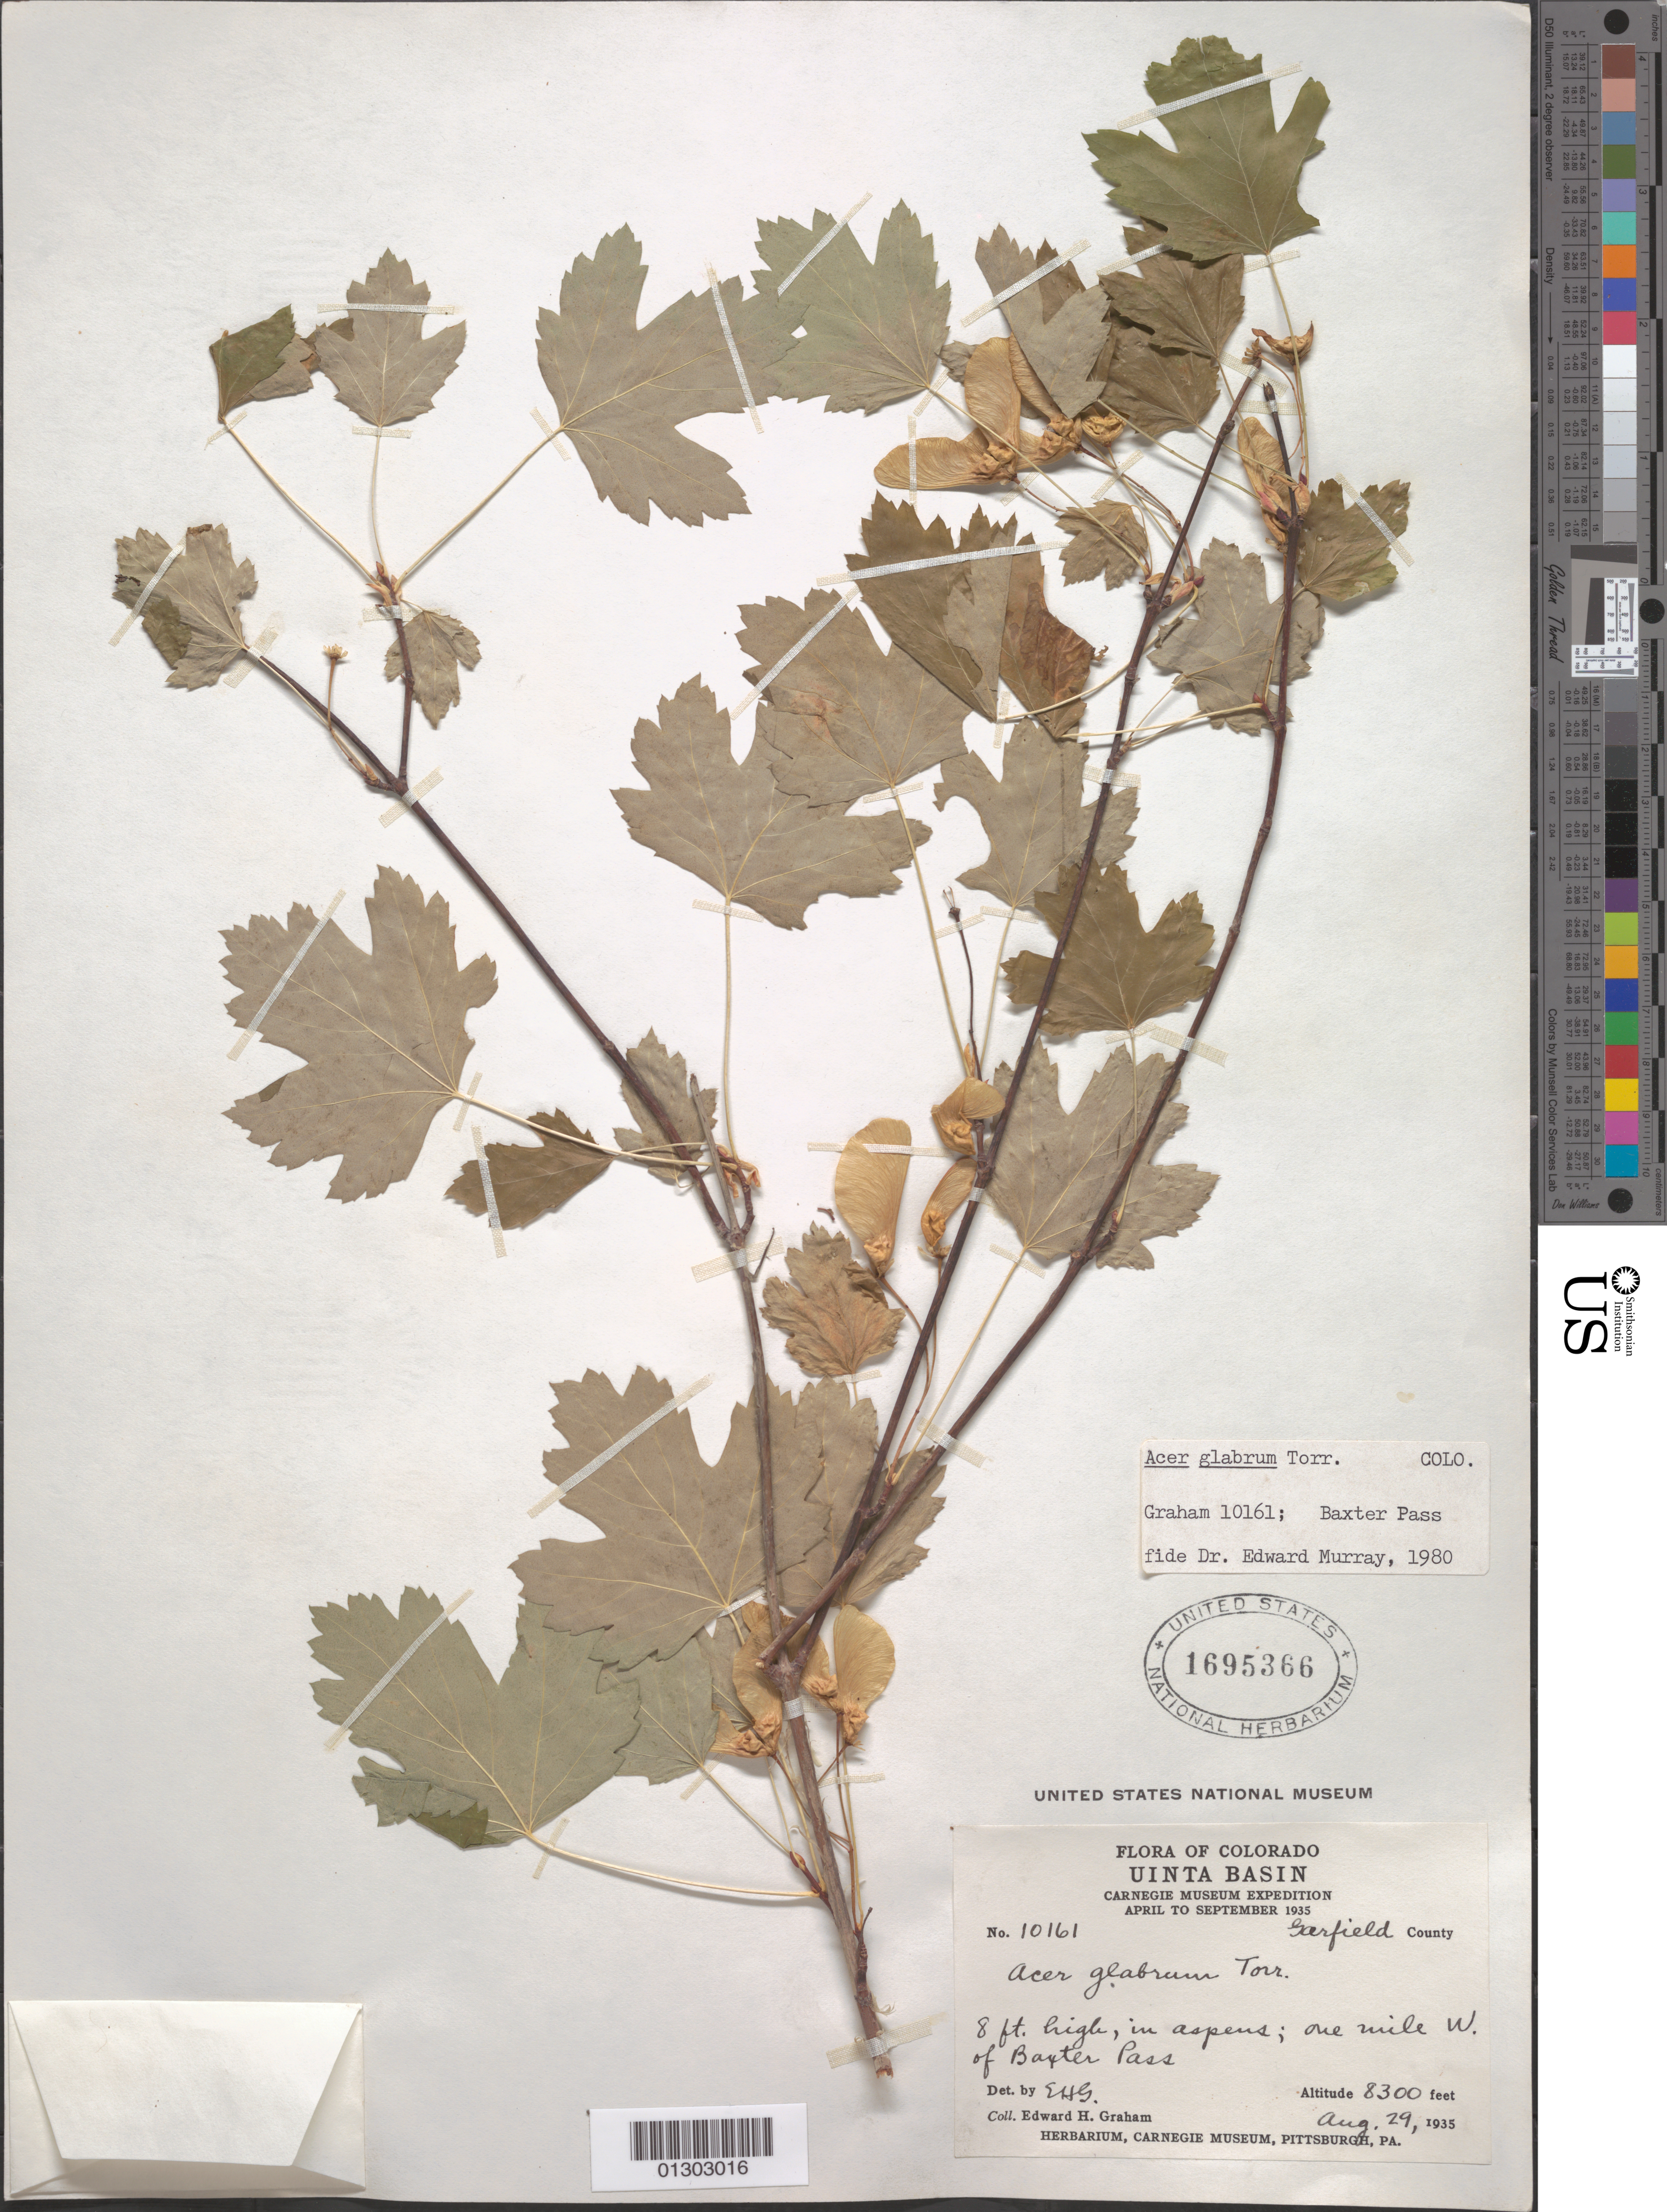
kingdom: Plantae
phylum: Tracheophyta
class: Magnoliopsida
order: Sapindales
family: Sapindaceae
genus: Acer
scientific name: Acer glabrum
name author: Torr.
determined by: Murray, Edward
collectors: E. H. Graham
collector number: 10161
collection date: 1935-08-29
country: United States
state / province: Colorado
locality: Baxter Pass, 1 mile W.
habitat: In aspens.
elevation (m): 2530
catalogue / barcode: US 1695366